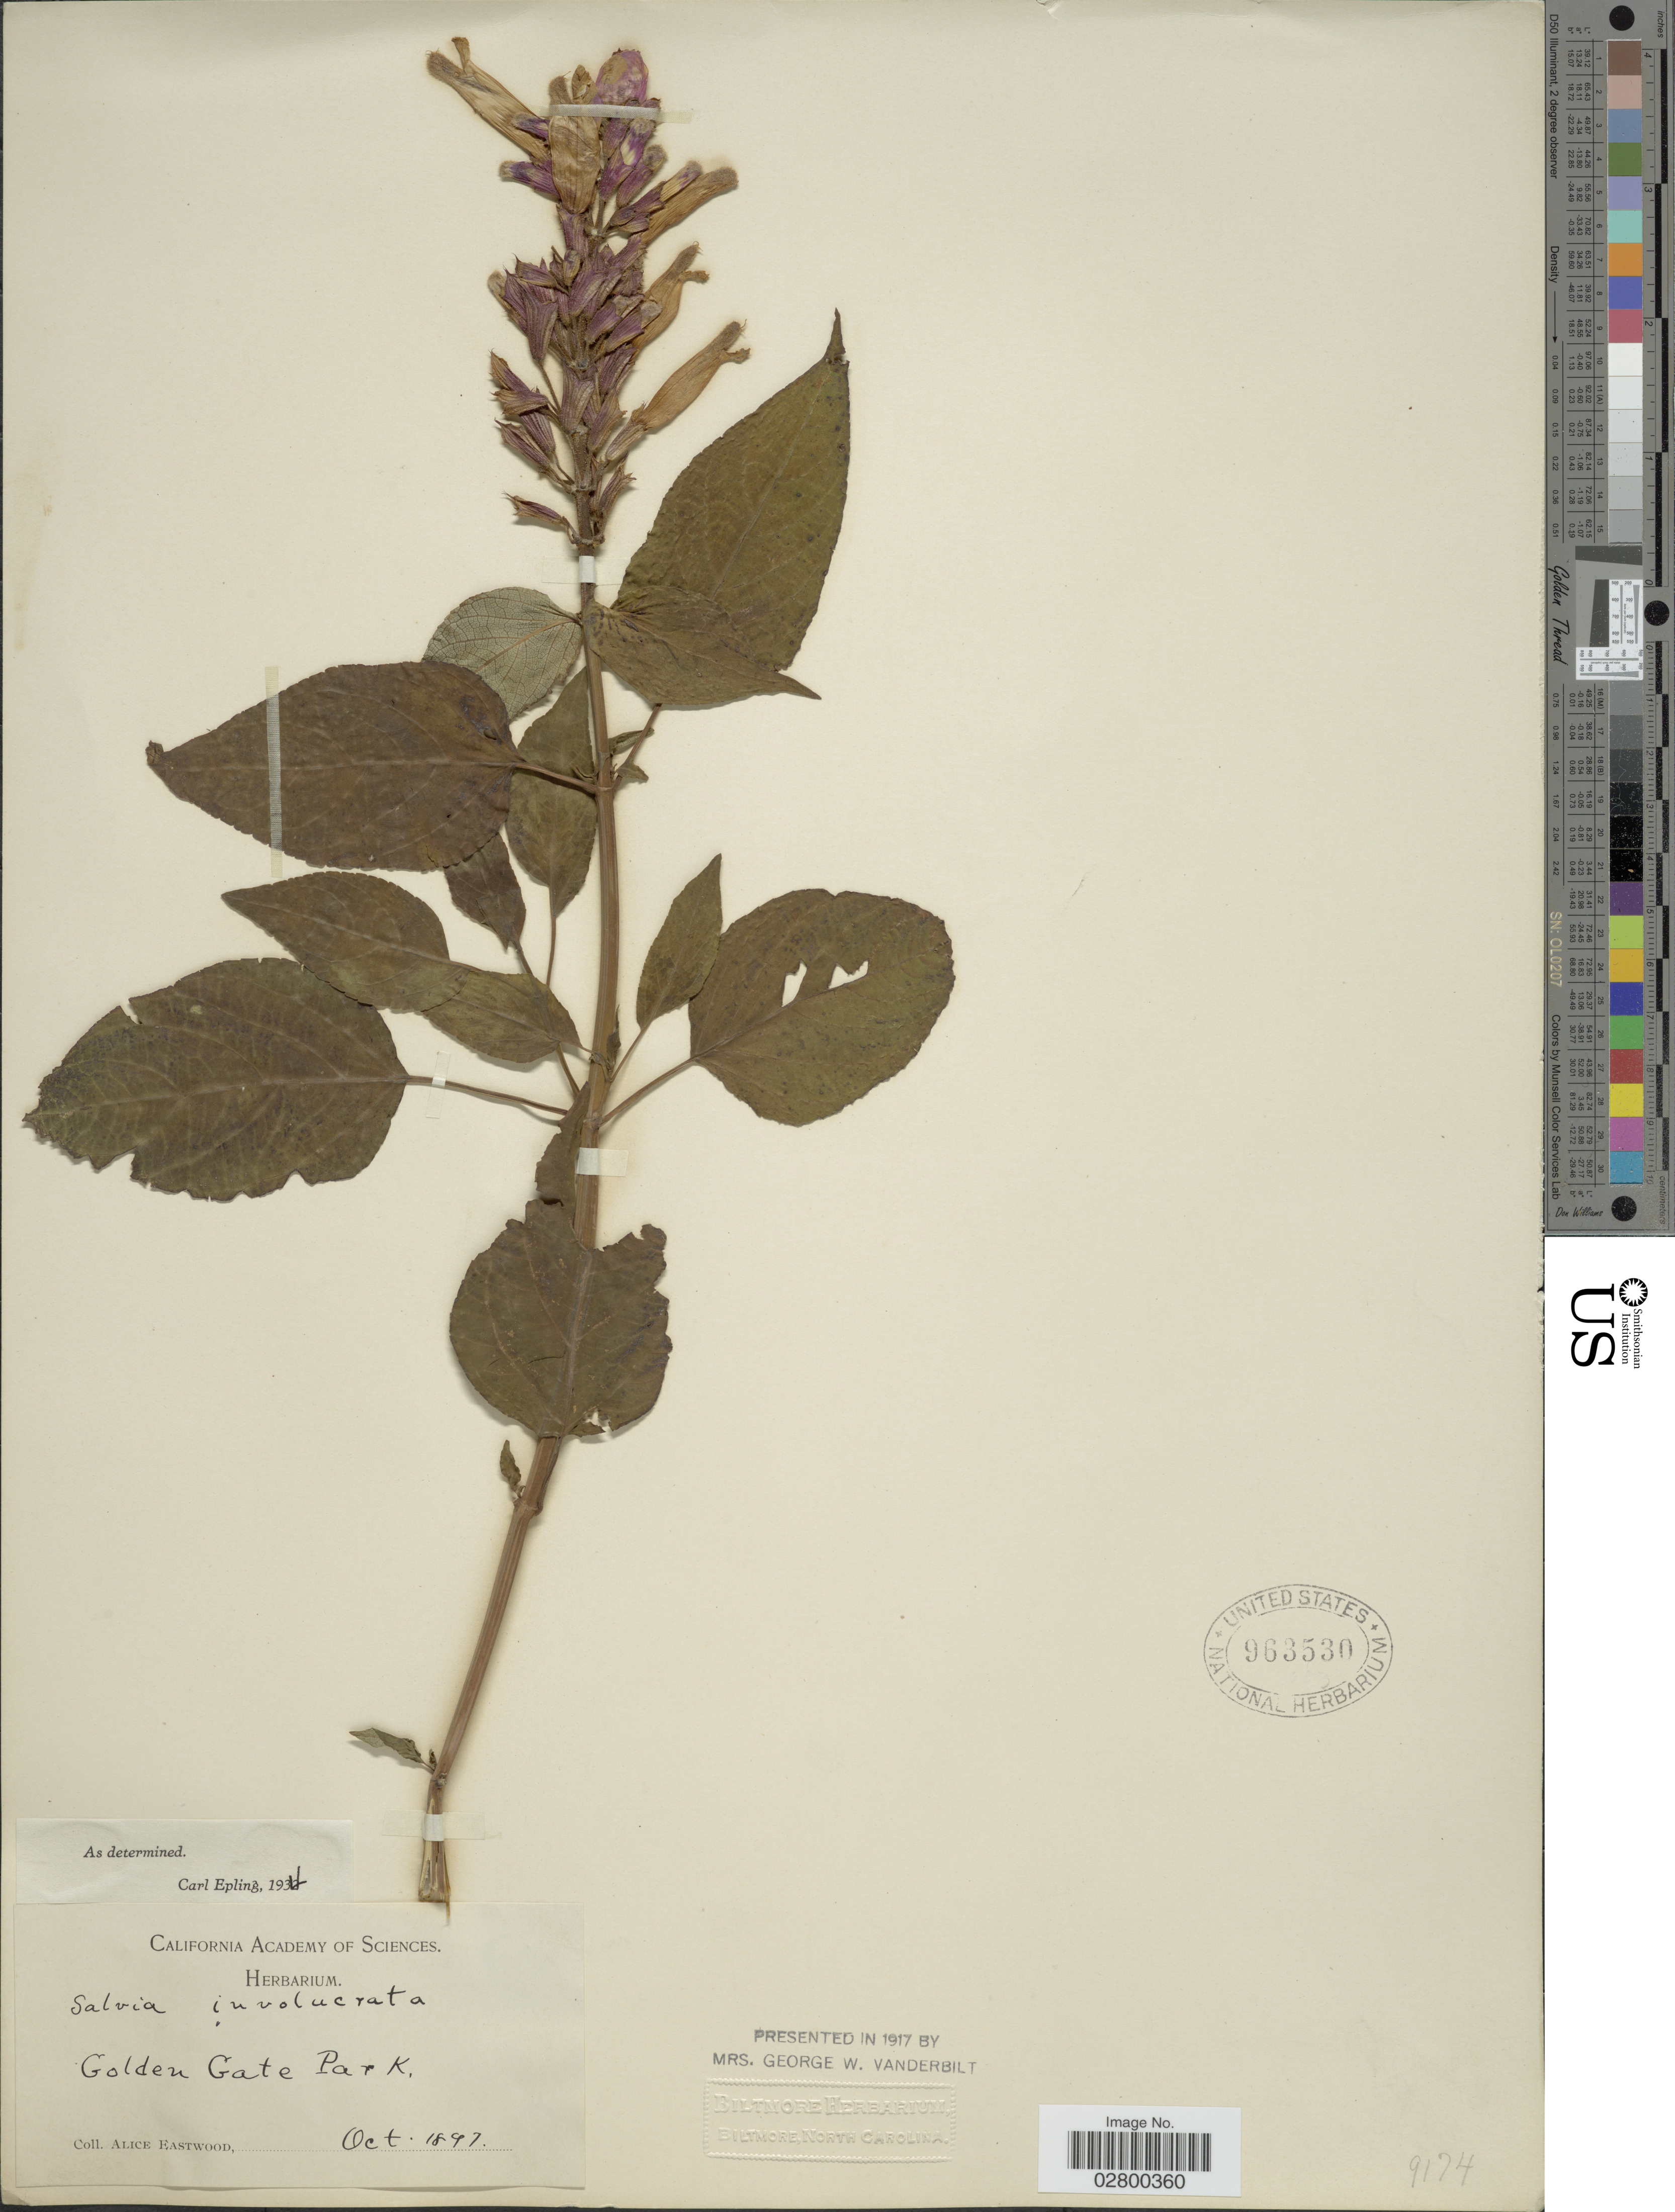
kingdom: Plantae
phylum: Tracheophyta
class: Magnoliopsida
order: Lamiales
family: Lamiaceae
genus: Salvia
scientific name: Salvia involucrata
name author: Cav.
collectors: A. Eastwood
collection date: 1897-10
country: United States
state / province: California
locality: Golden Gate Park.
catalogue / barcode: US 963530